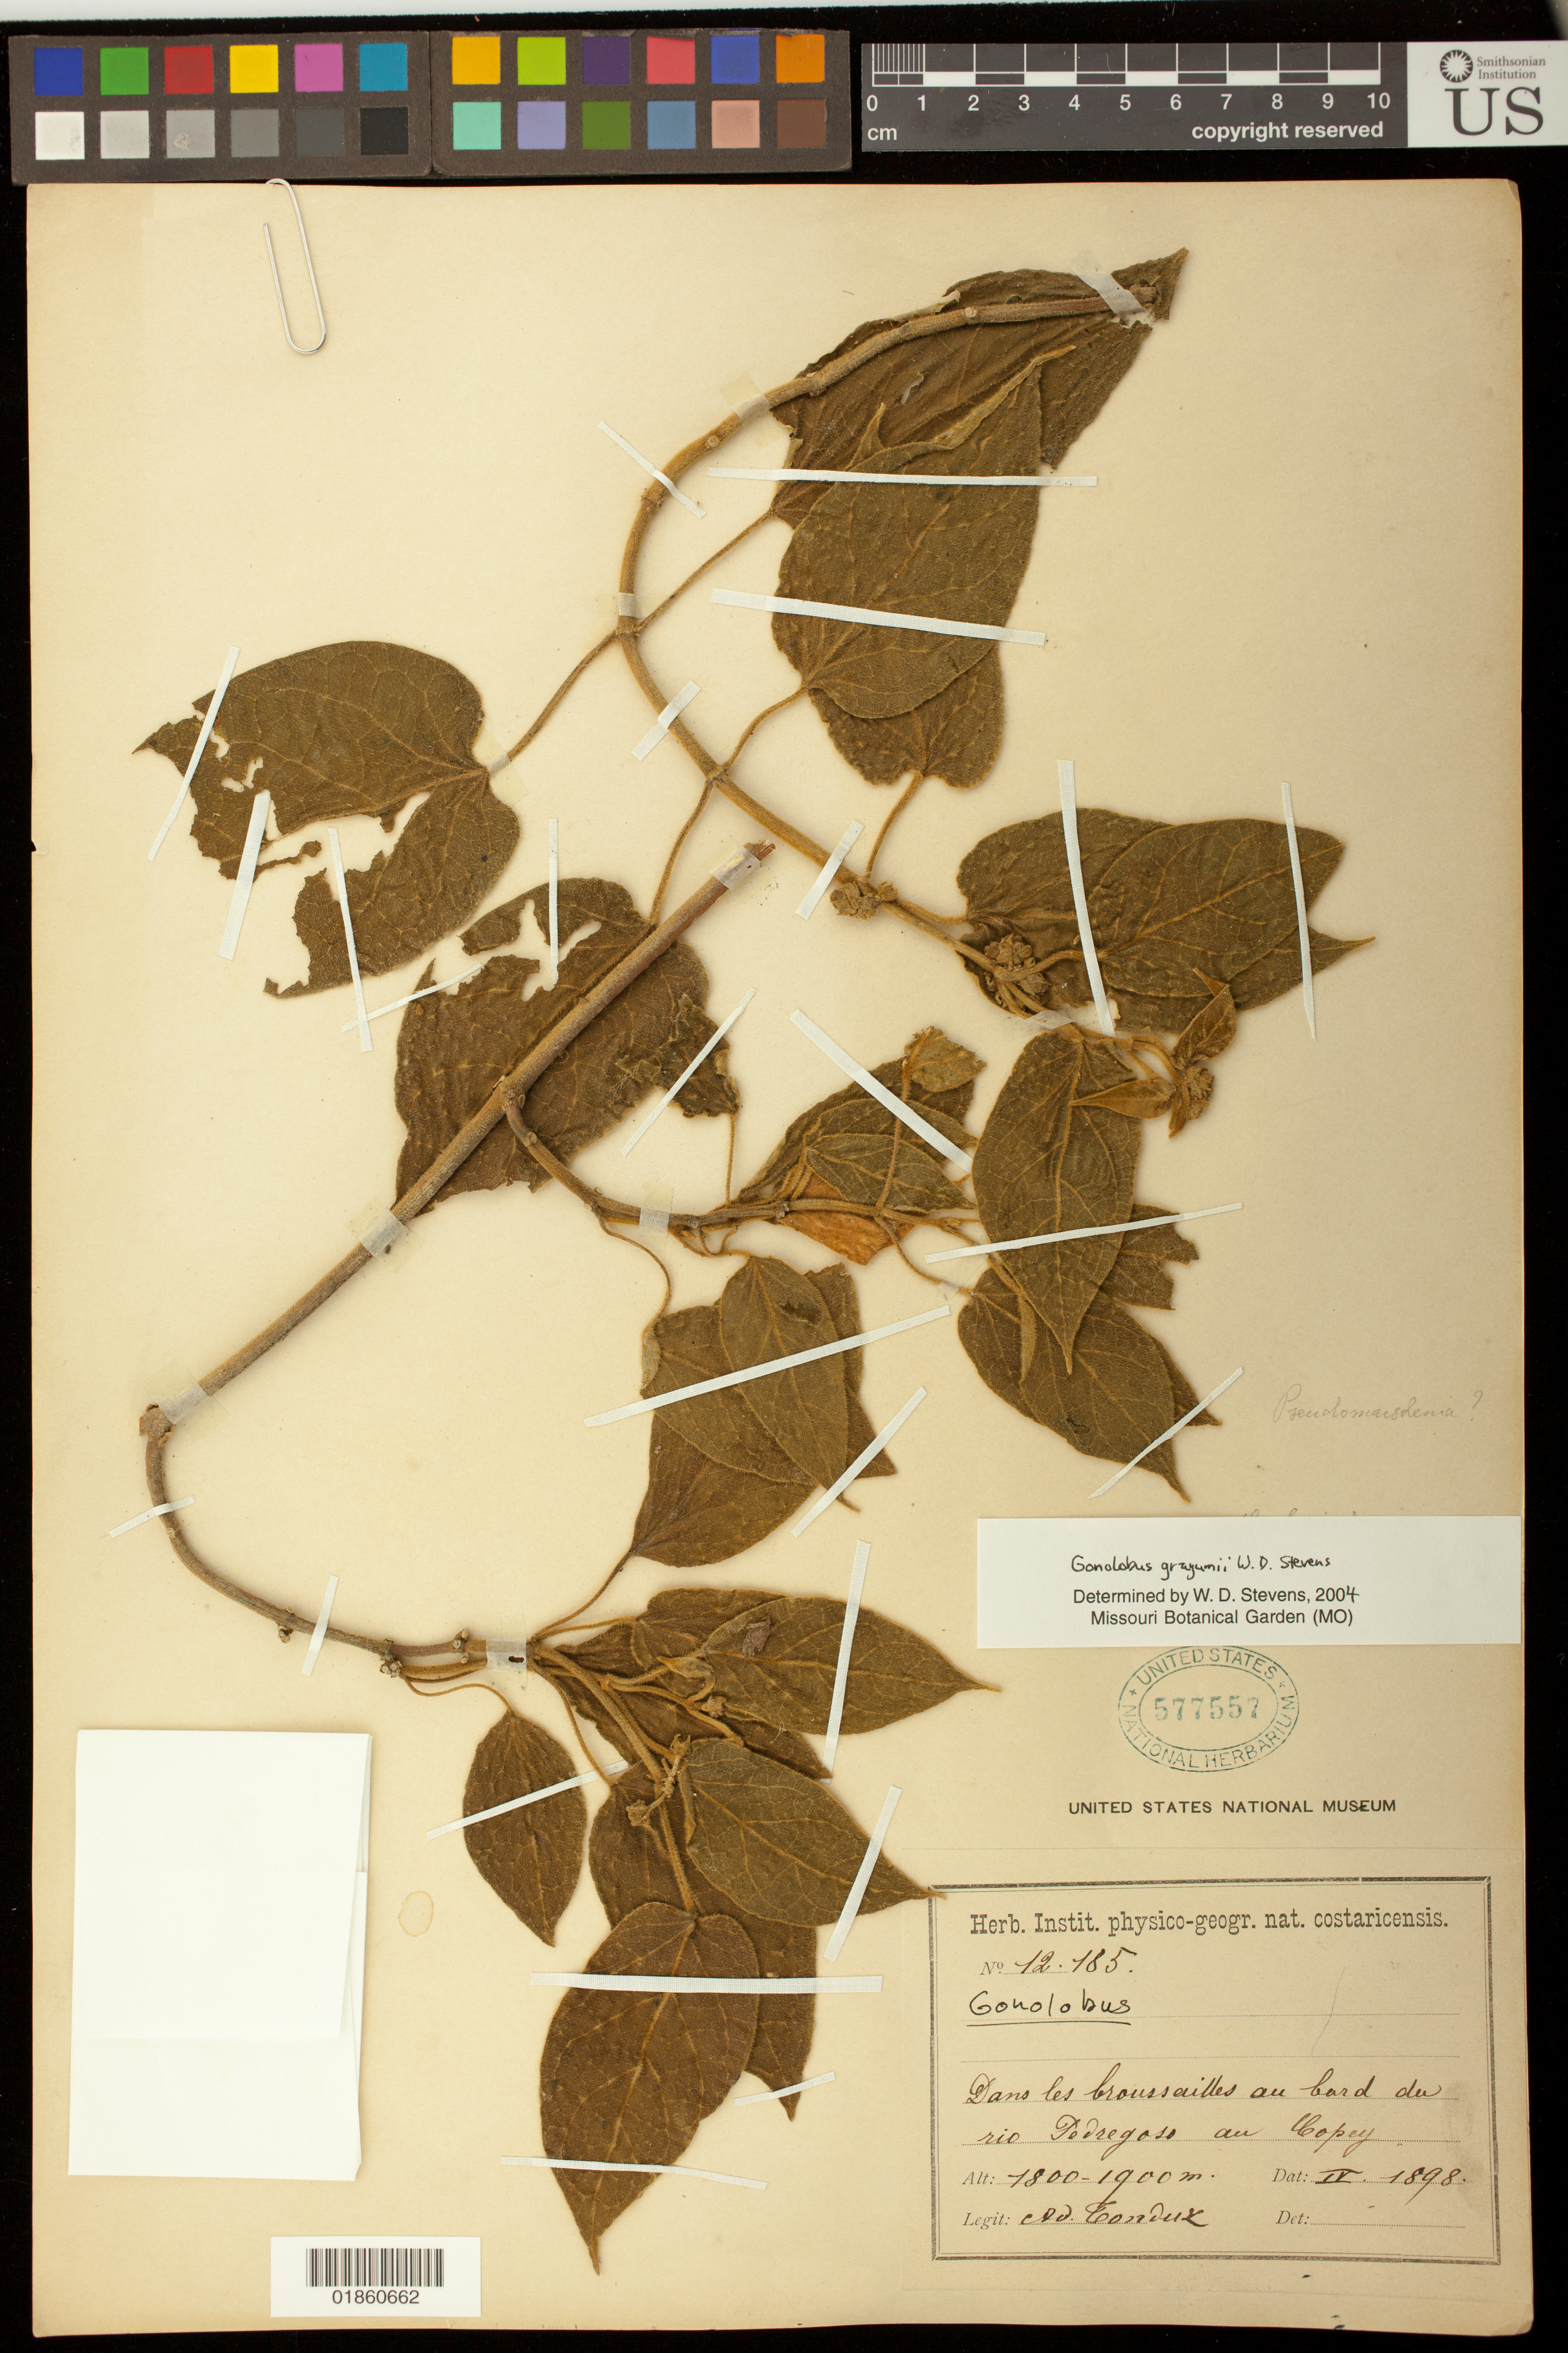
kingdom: Plantae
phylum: Tracheophyta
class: Magnoliopsida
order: Gentianales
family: Apocynaceae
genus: Gonolobus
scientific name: Gonolobus grayumii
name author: W.D. Stevens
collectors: A. Tonduz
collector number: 12185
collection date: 1898-04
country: Costa Rica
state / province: San José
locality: rio Pedregoso au Copey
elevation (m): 1800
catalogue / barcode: US 577557